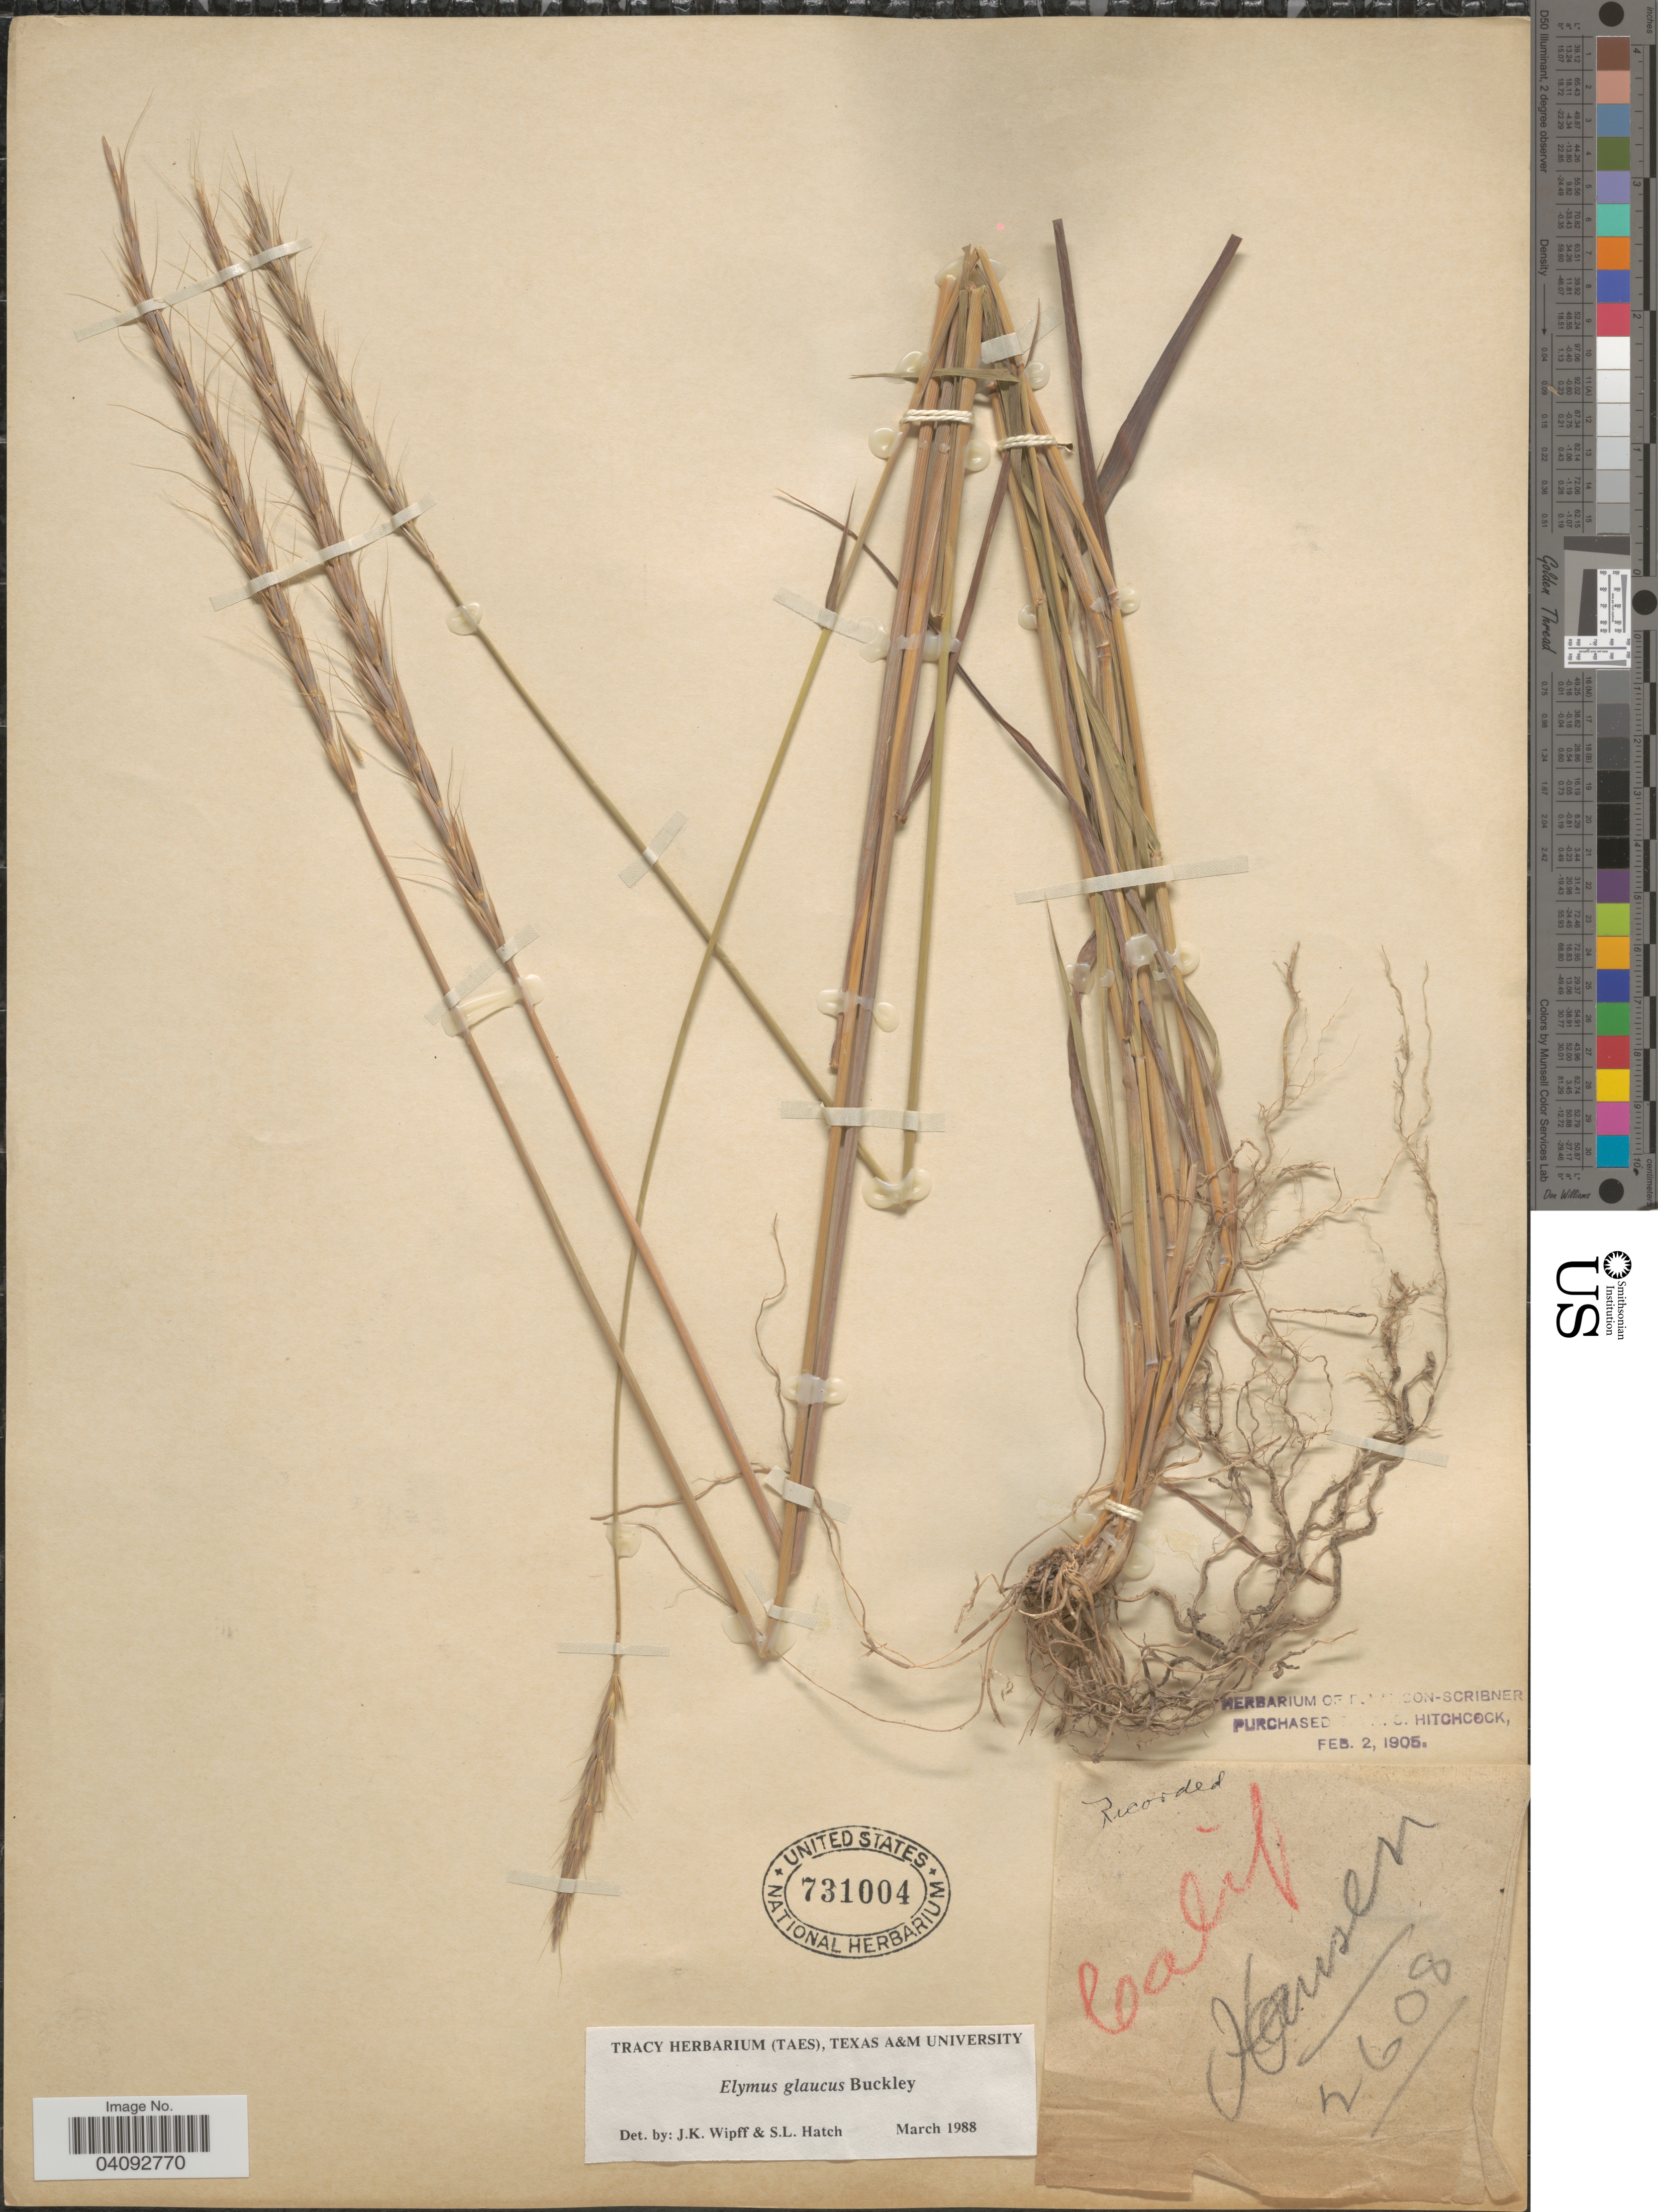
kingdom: Plantae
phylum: Tracheophyta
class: Liliopsida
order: Poales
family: Poaceae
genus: Elymus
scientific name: Elymus glaucus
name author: Buckley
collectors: Hansen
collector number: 2608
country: United States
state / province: California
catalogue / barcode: US 731004